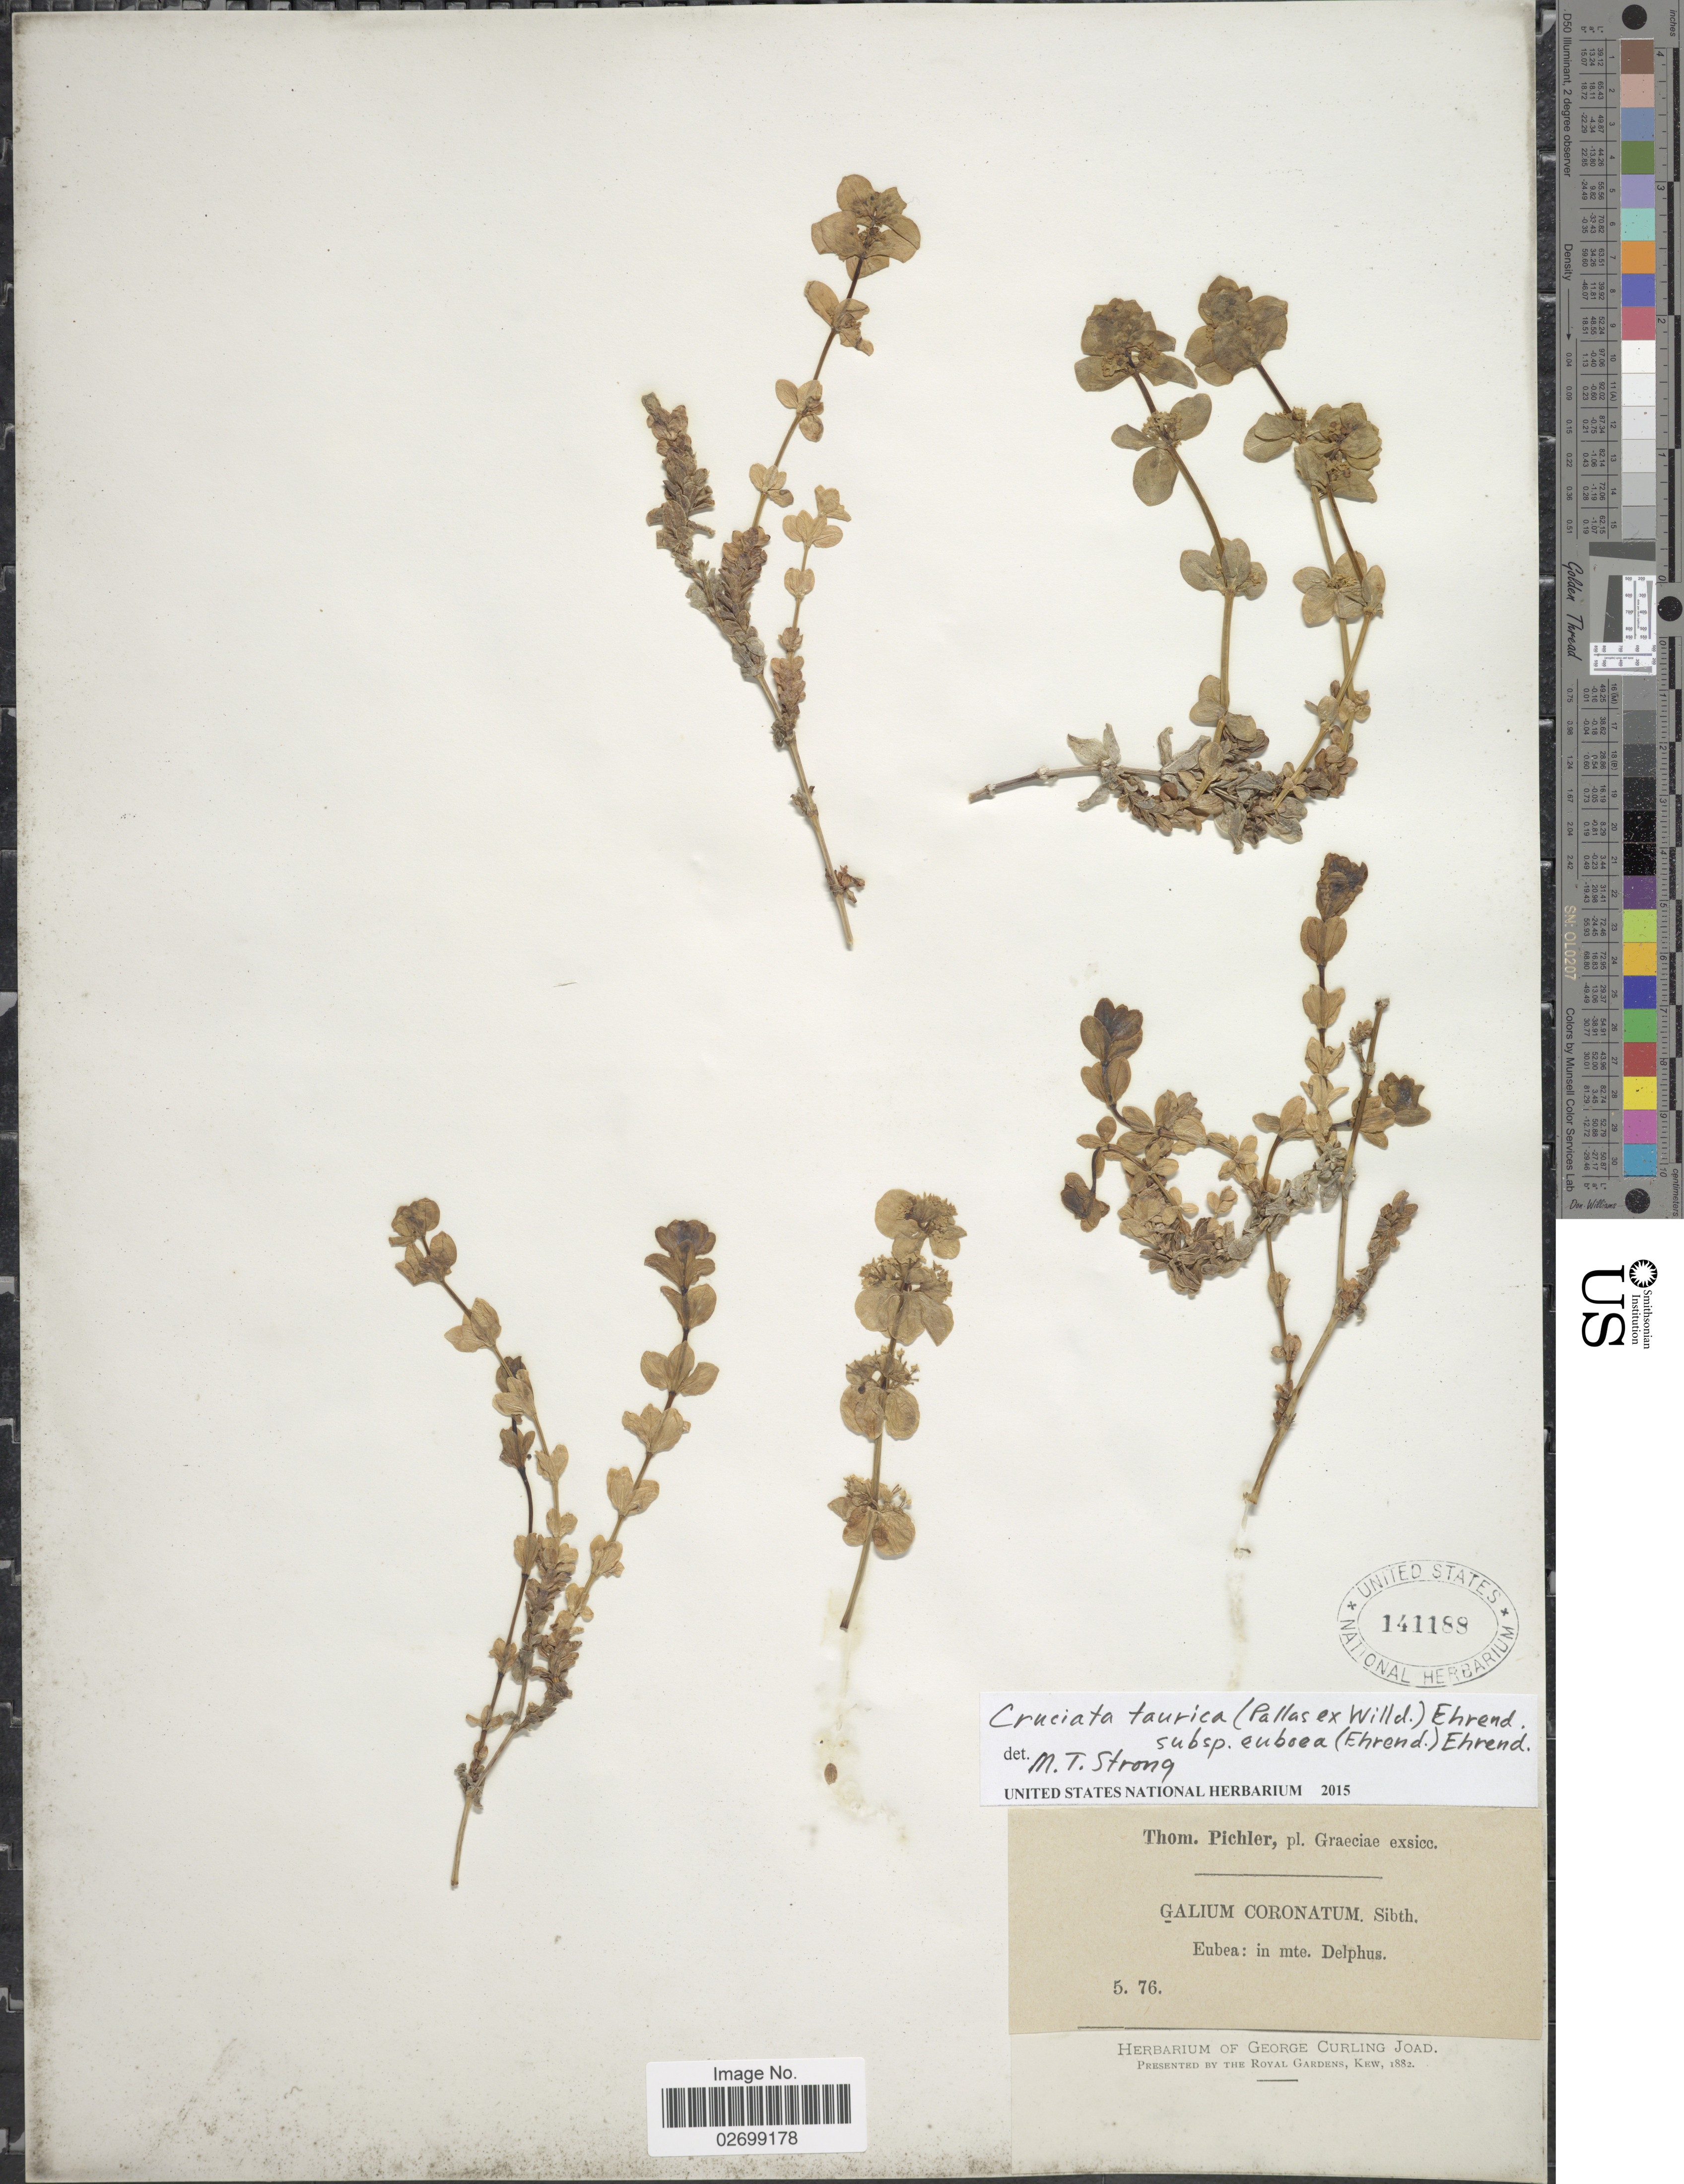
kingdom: Plantae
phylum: Tracheophyta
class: Magnoliopsida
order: Gentianales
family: Rubiaceae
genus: Cruciata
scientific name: Cruciata taurica subsp. euboea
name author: (Ehrend.) Ehrend.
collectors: T. Pichler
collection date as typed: Transcribed d/m/y: /5/76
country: Greece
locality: Eubea: mte. Delphus, Graeciae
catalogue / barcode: US 141188